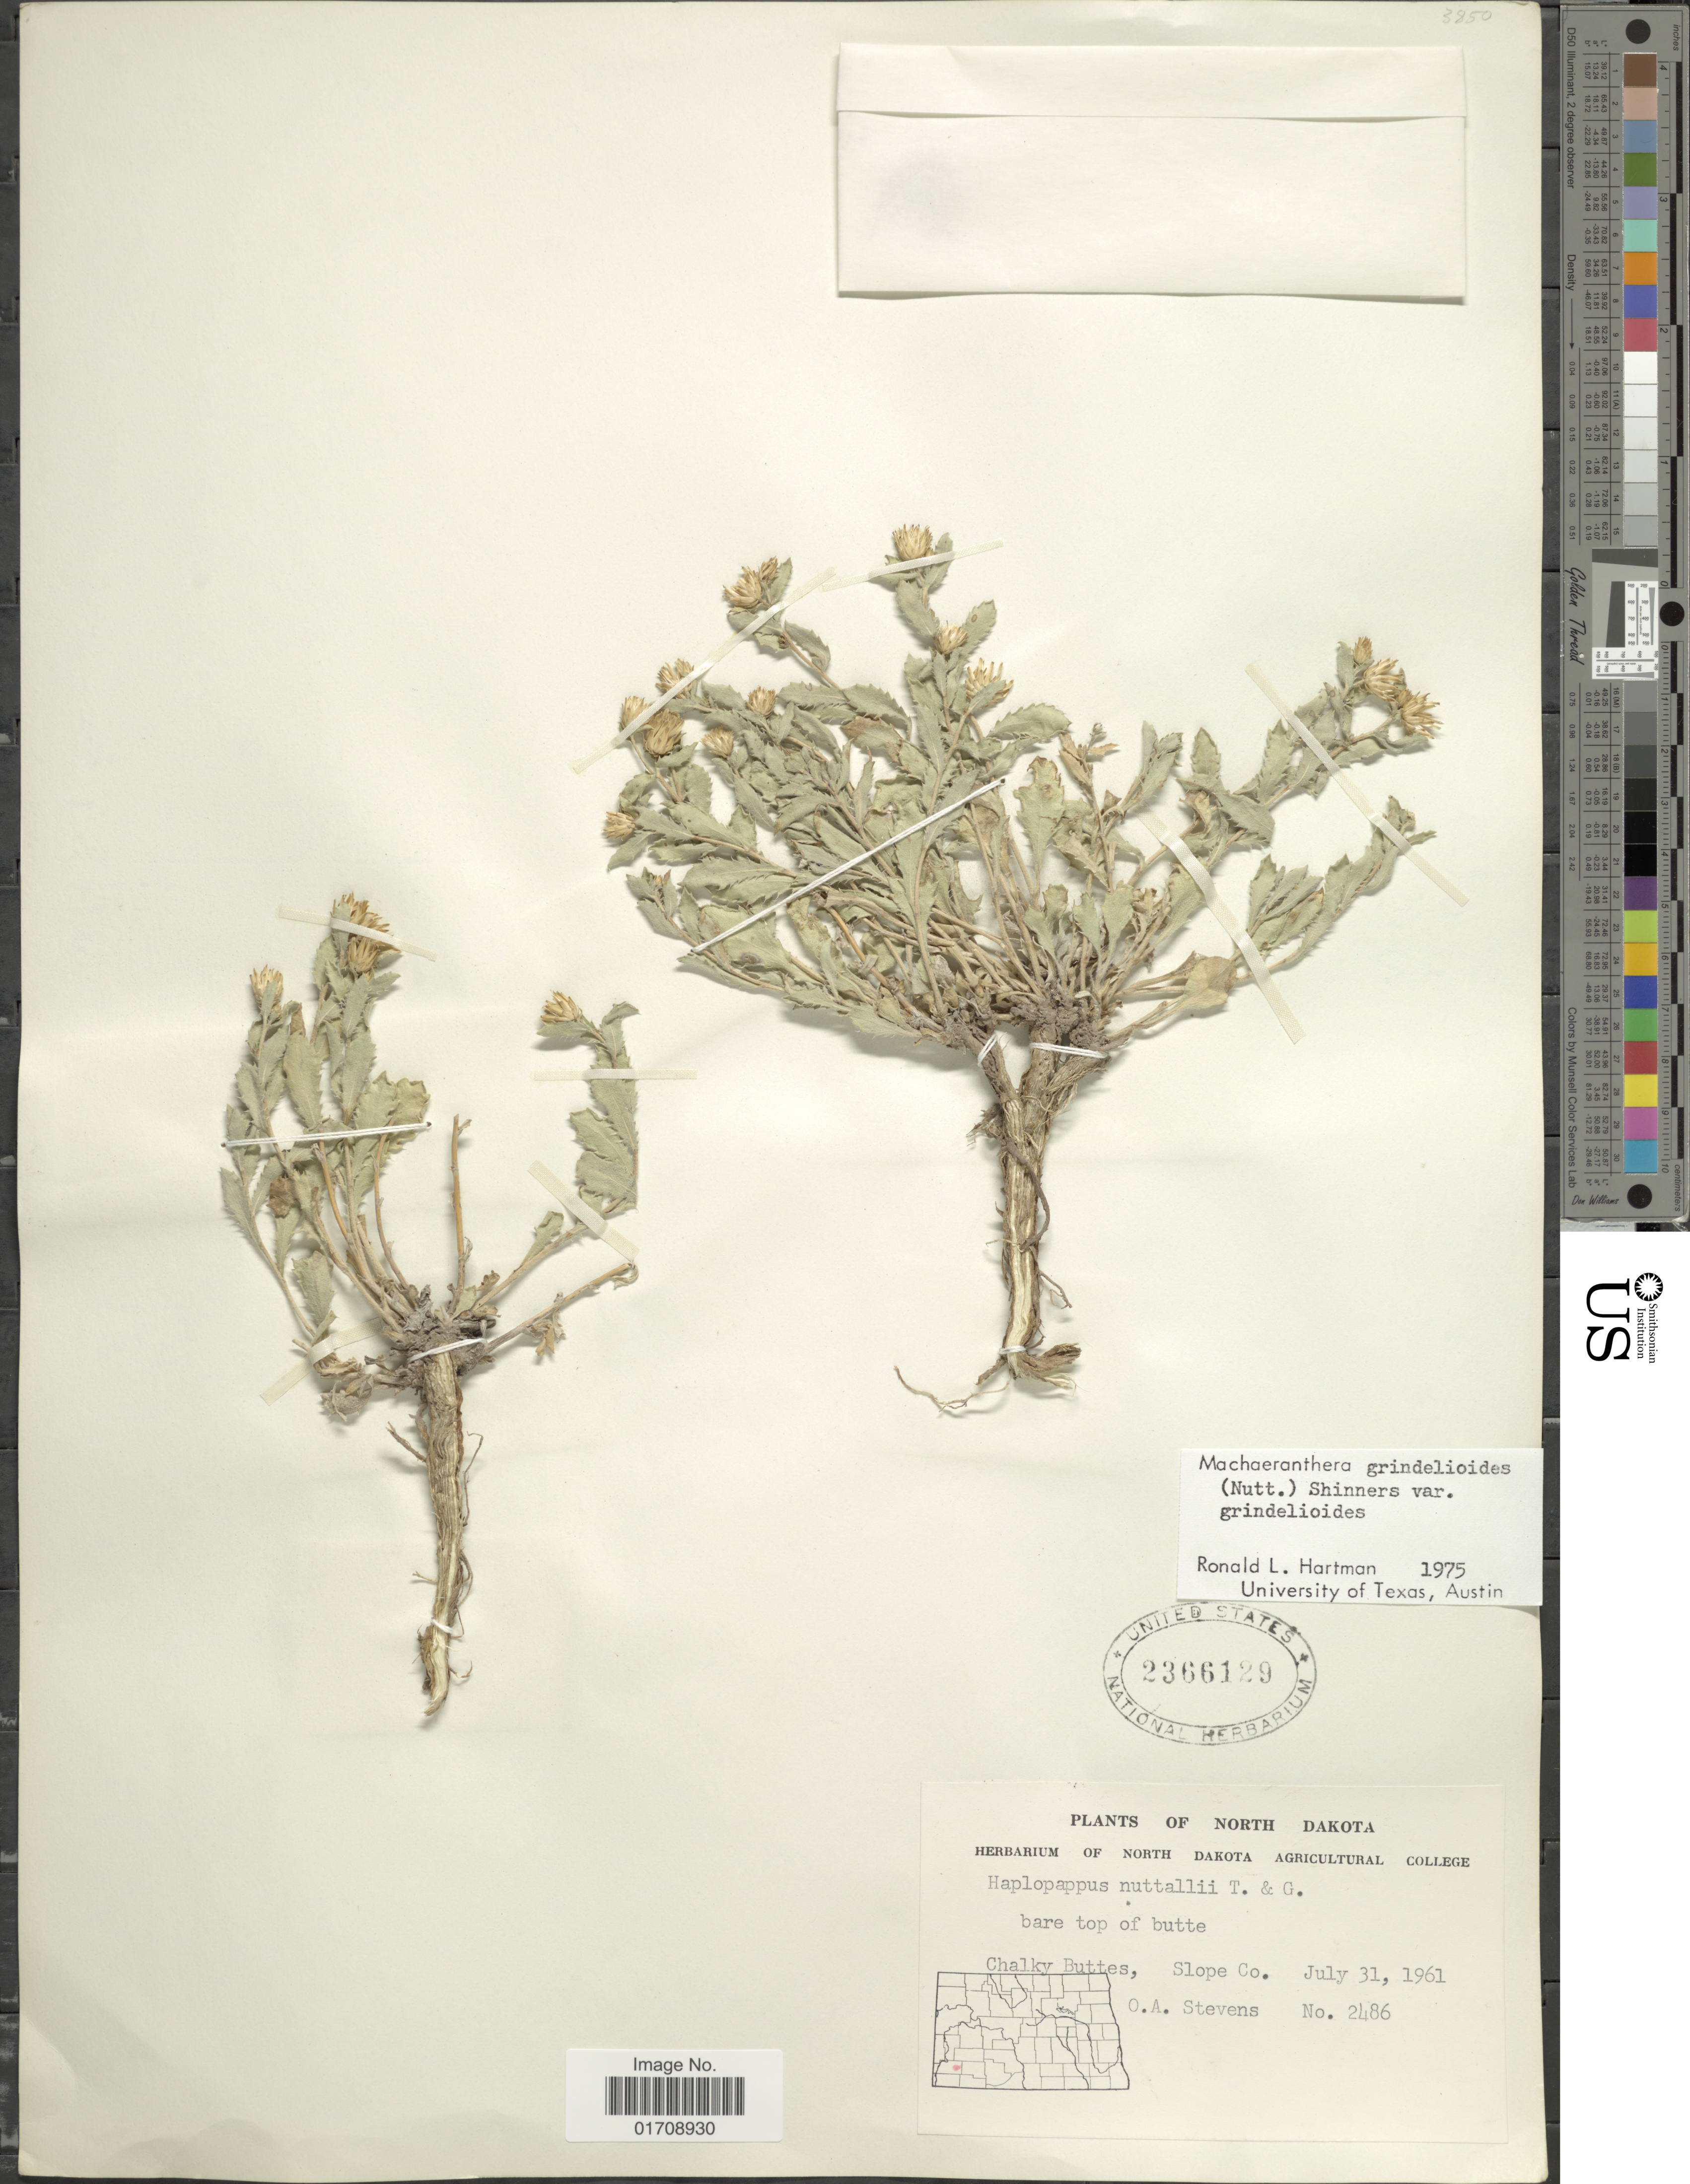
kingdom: Plantae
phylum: Tracheophyta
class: Magnoliopsida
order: Asterales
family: Asteraceae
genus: Machaeranthera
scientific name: Machaeranthera grindelioides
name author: (Nutt.) Shinners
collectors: O. A. Stevens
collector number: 2486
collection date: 1961-07-31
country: United States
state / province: North Dakota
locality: Chalky Buttes, Slope Co.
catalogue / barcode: US 2366129